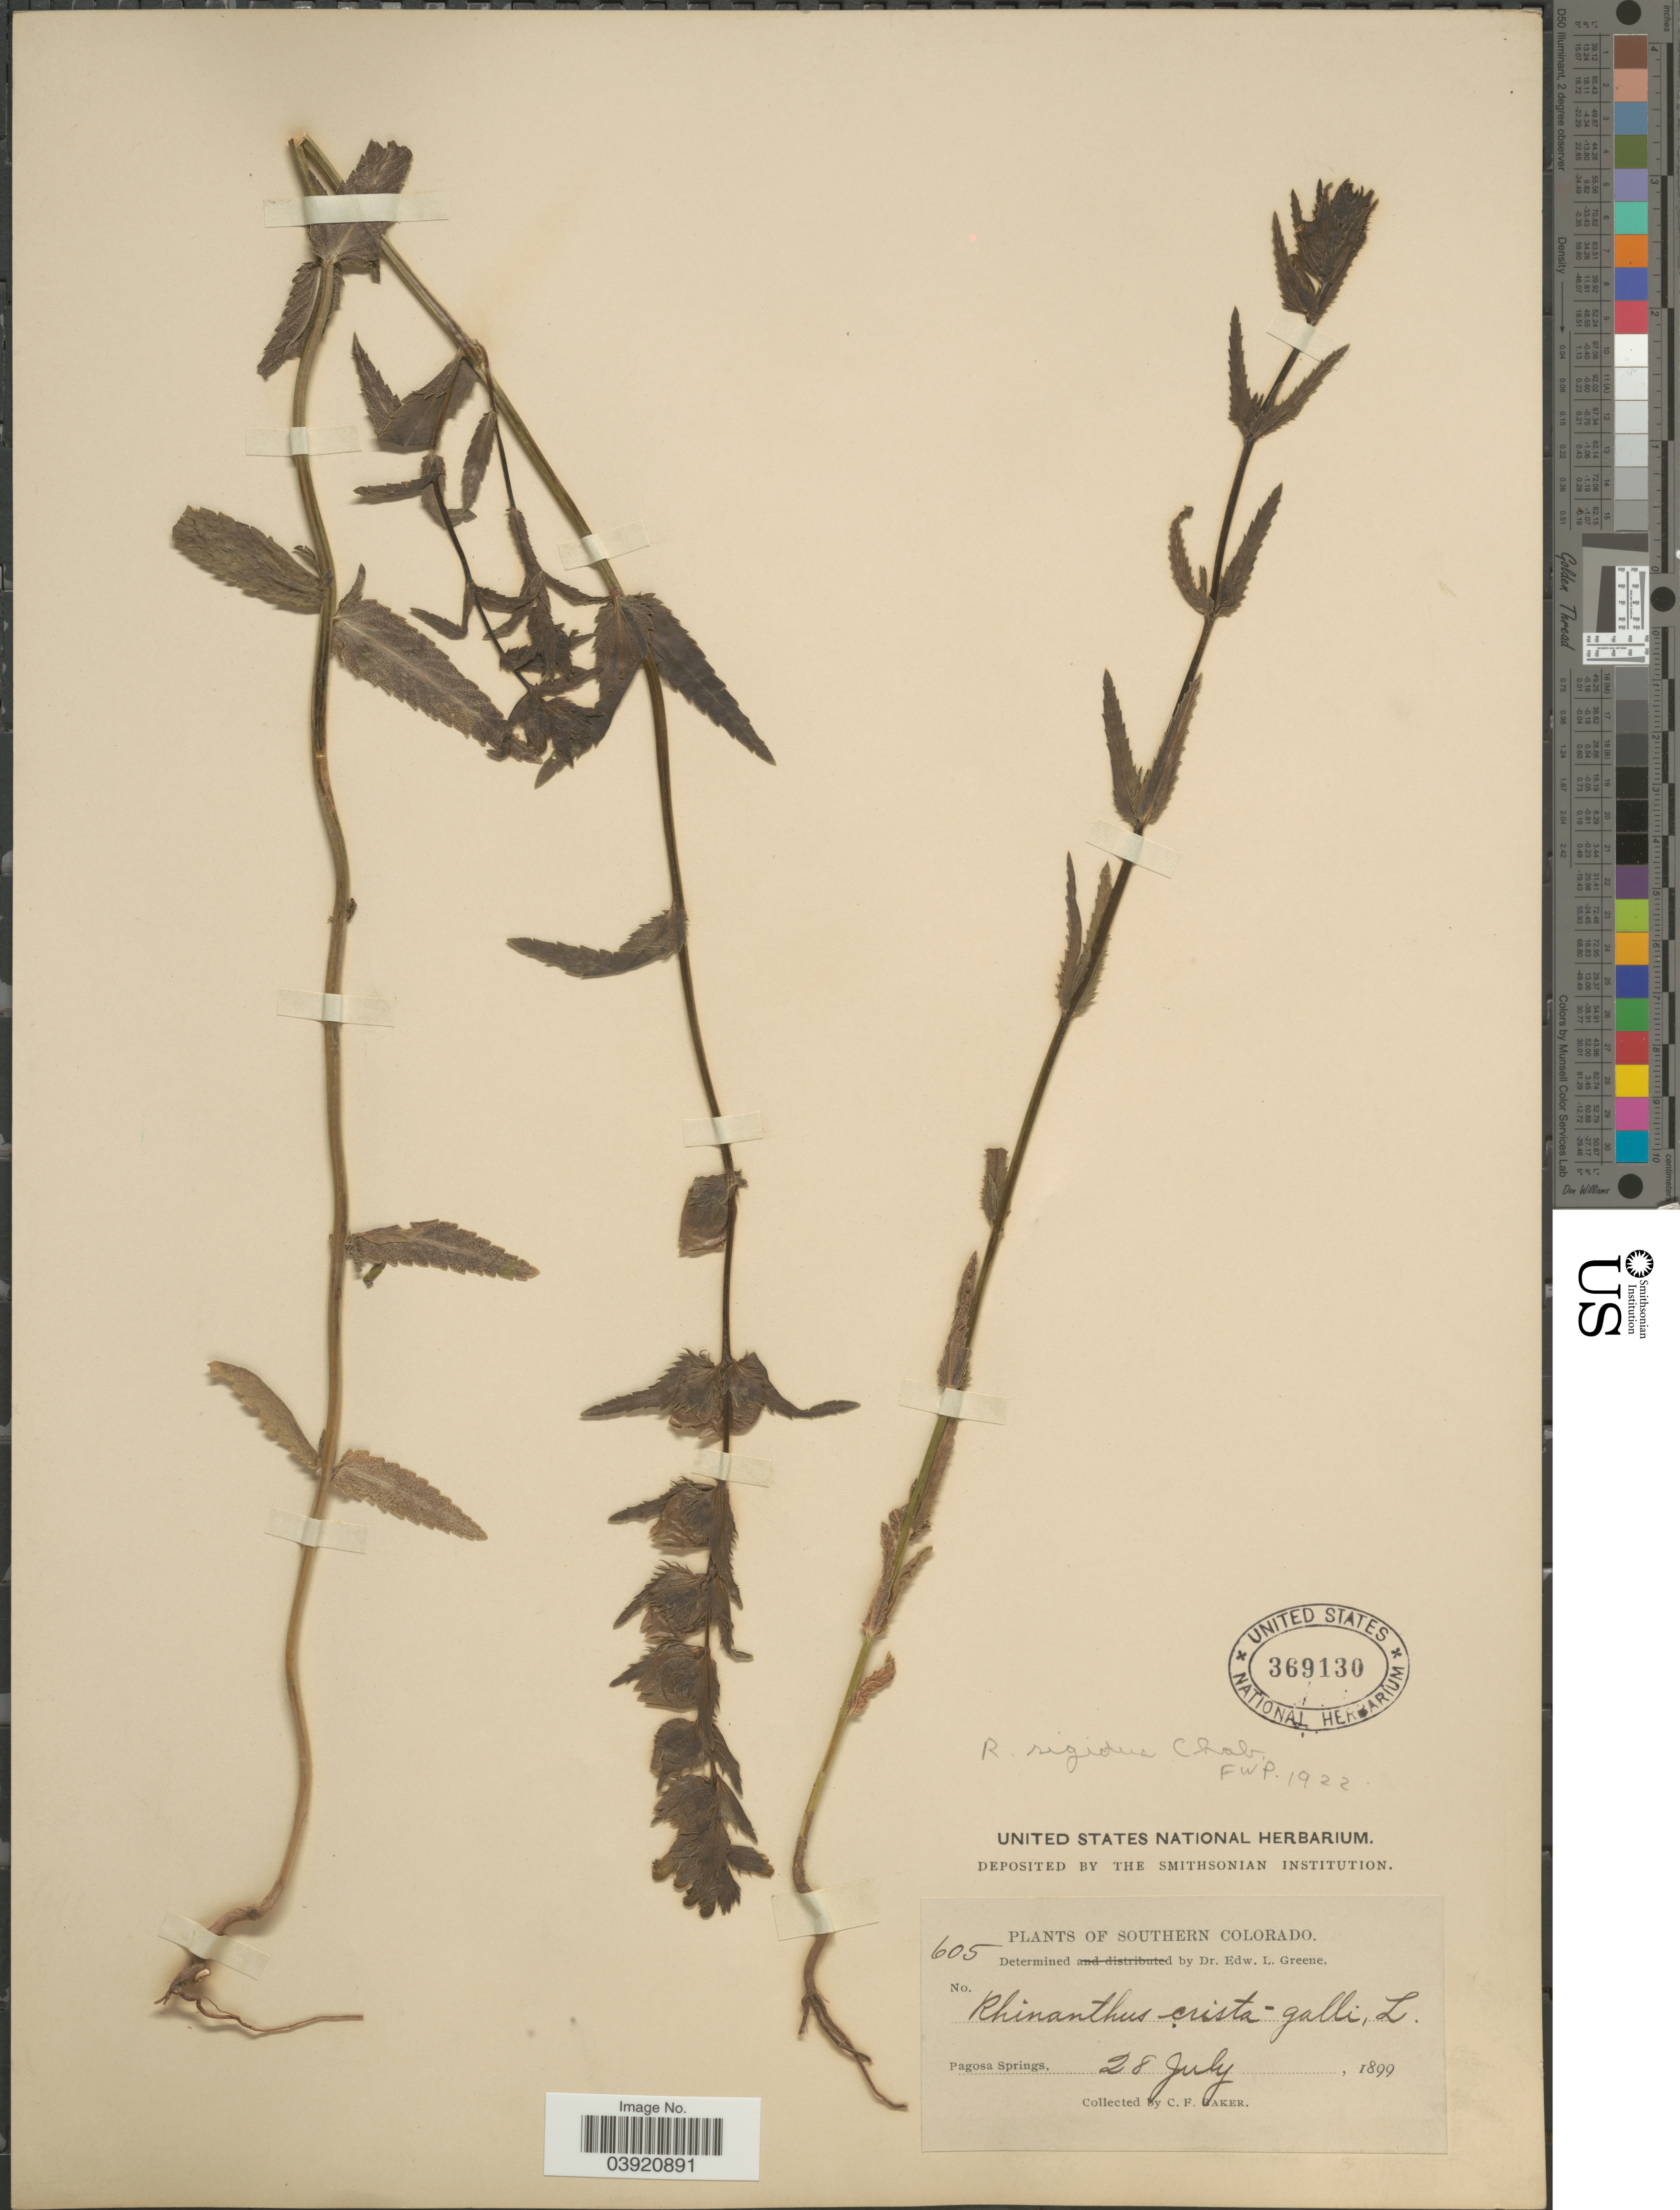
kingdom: Plantae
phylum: Tracheophyta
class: Magnoliopsida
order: Lamiales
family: Orobanchaceae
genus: Rhinanthus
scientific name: Rhinanthus rigidus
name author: Chabert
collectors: C. F. Baker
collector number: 605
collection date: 1899-07-28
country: United States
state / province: Colorado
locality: Southern Colorado. Pagosa Springs.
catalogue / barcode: US 369130